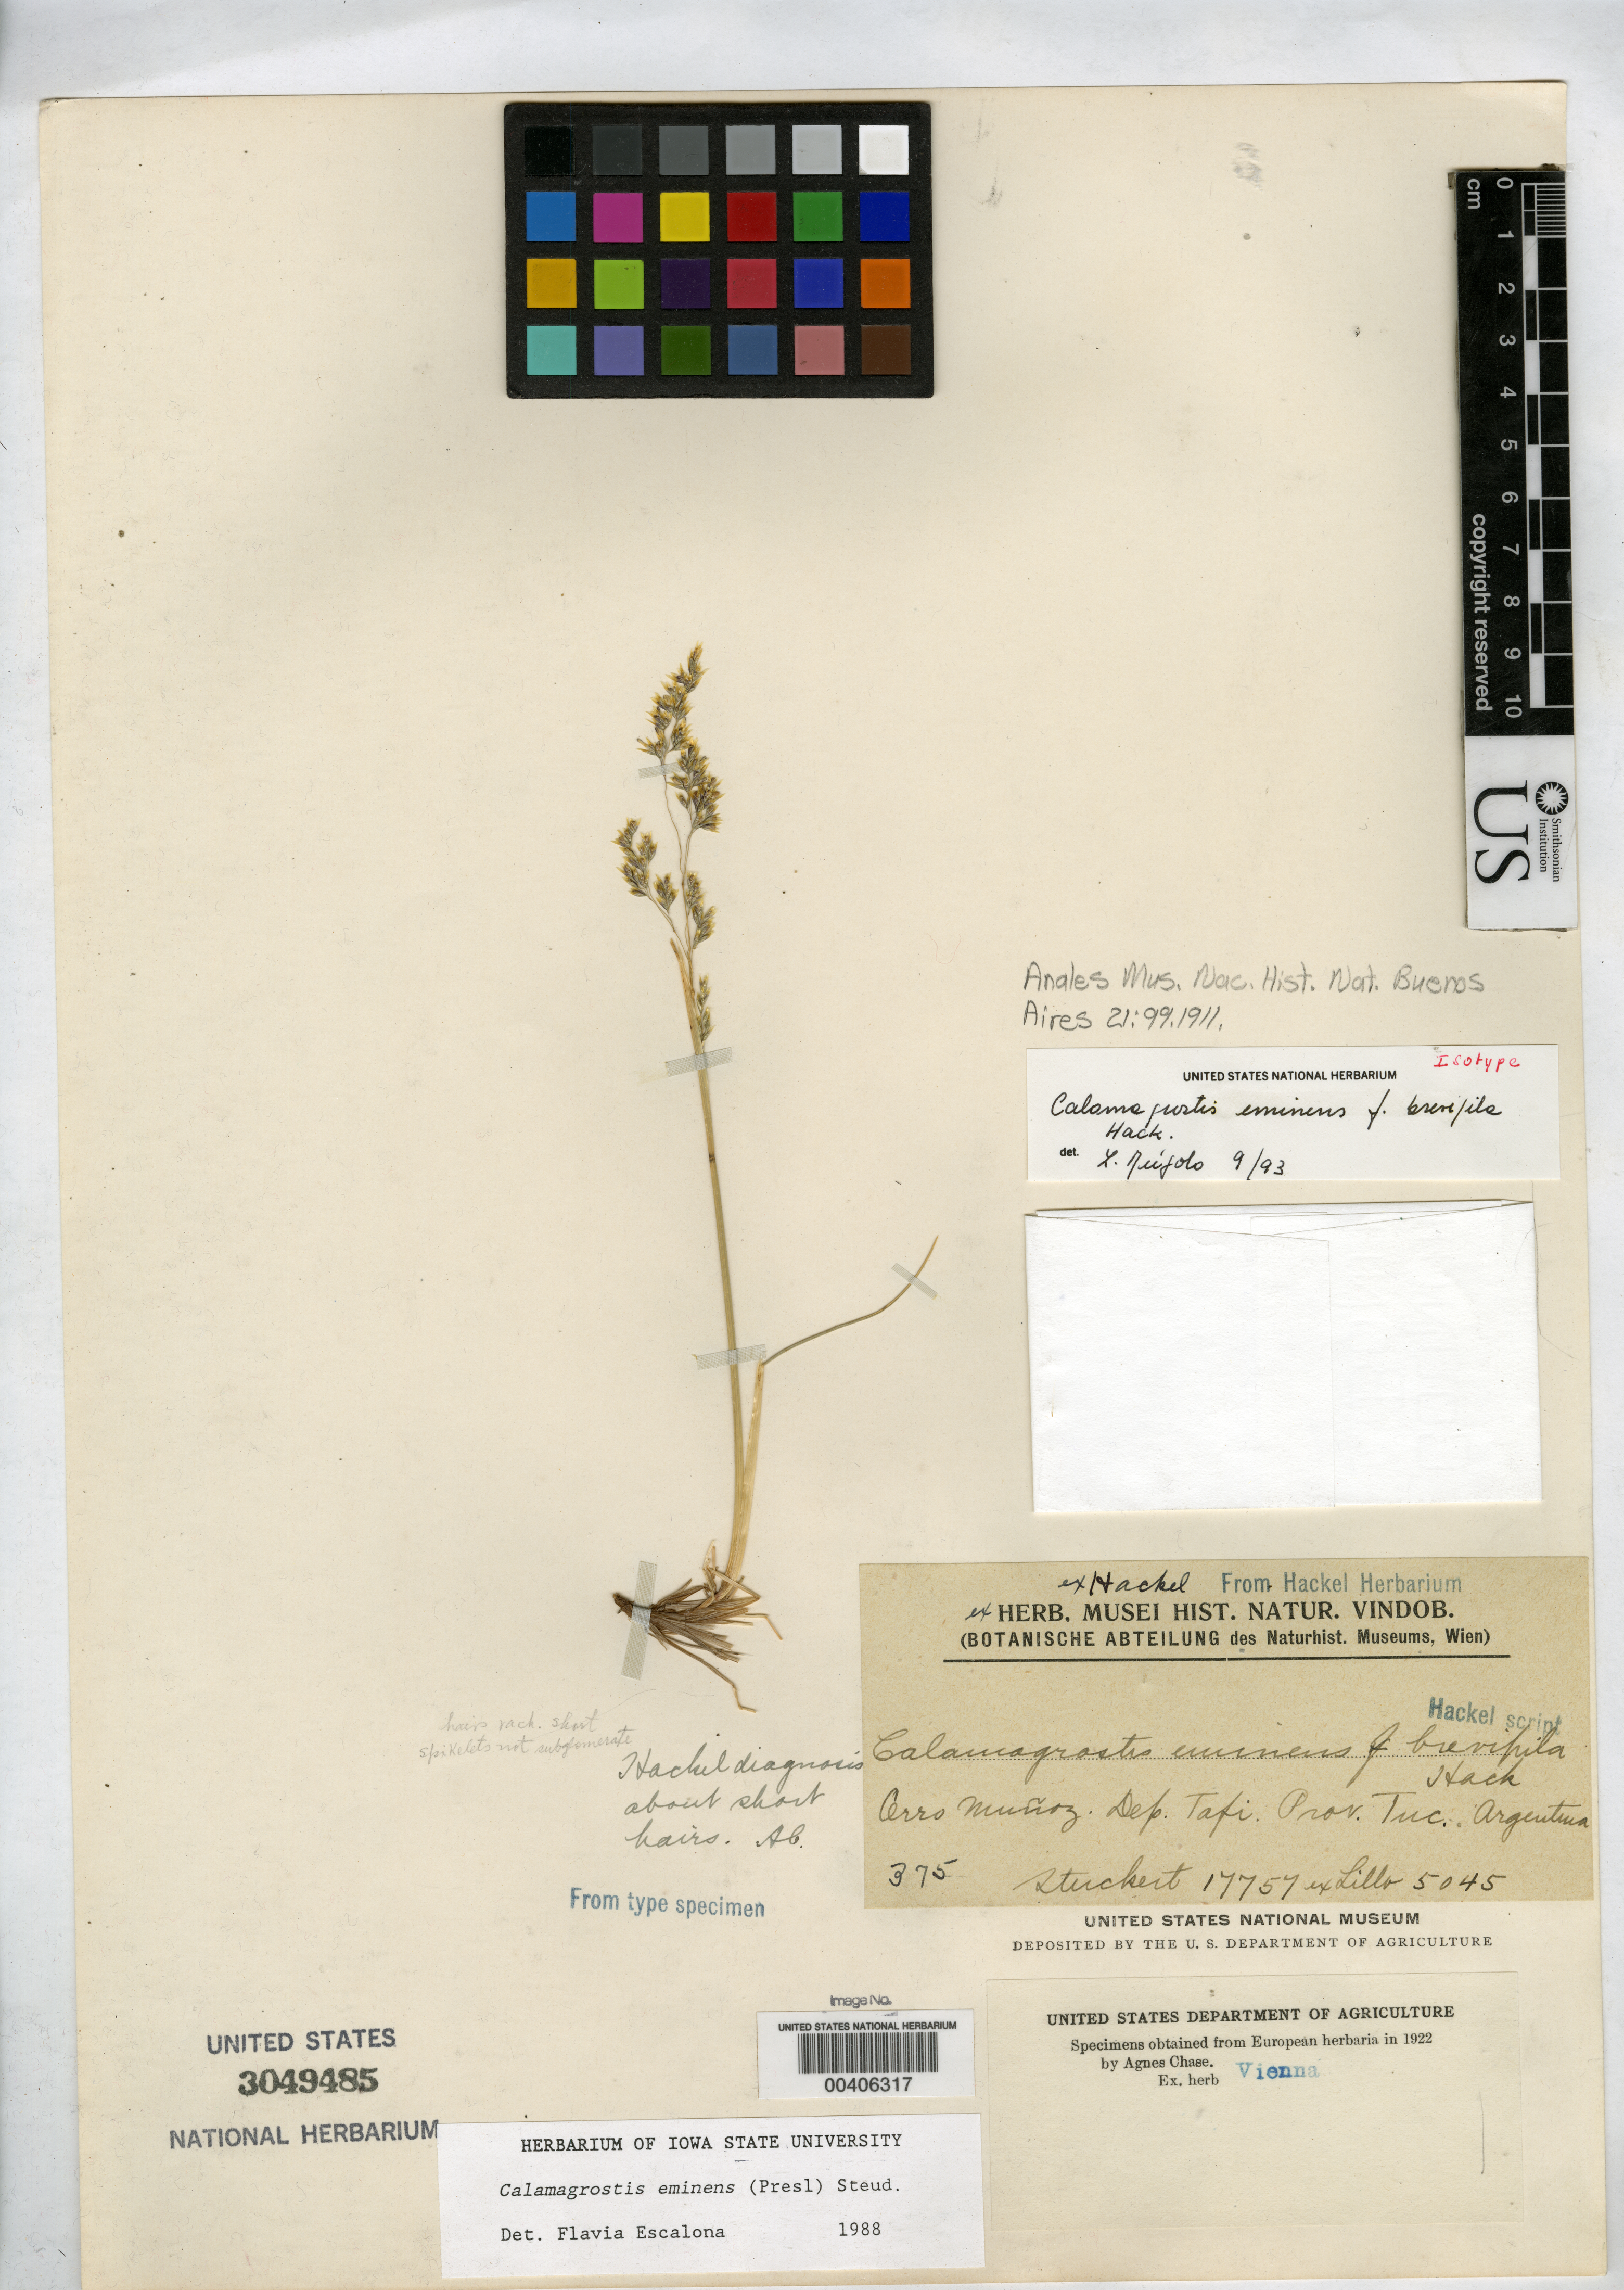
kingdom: Plantae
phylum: Tracheophyta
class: Liliopsida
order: Poales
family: Poaceae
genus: Calamagrostis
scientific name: Calamagrostis eminens f. brevipila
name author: Hack.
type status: Isotype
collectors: T. Stuckert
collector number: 17757 (ex Lillo 5045)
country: Argentina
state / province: Tucumán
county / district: Tafí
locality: Cerro Munoz.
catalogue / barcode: US 3049485